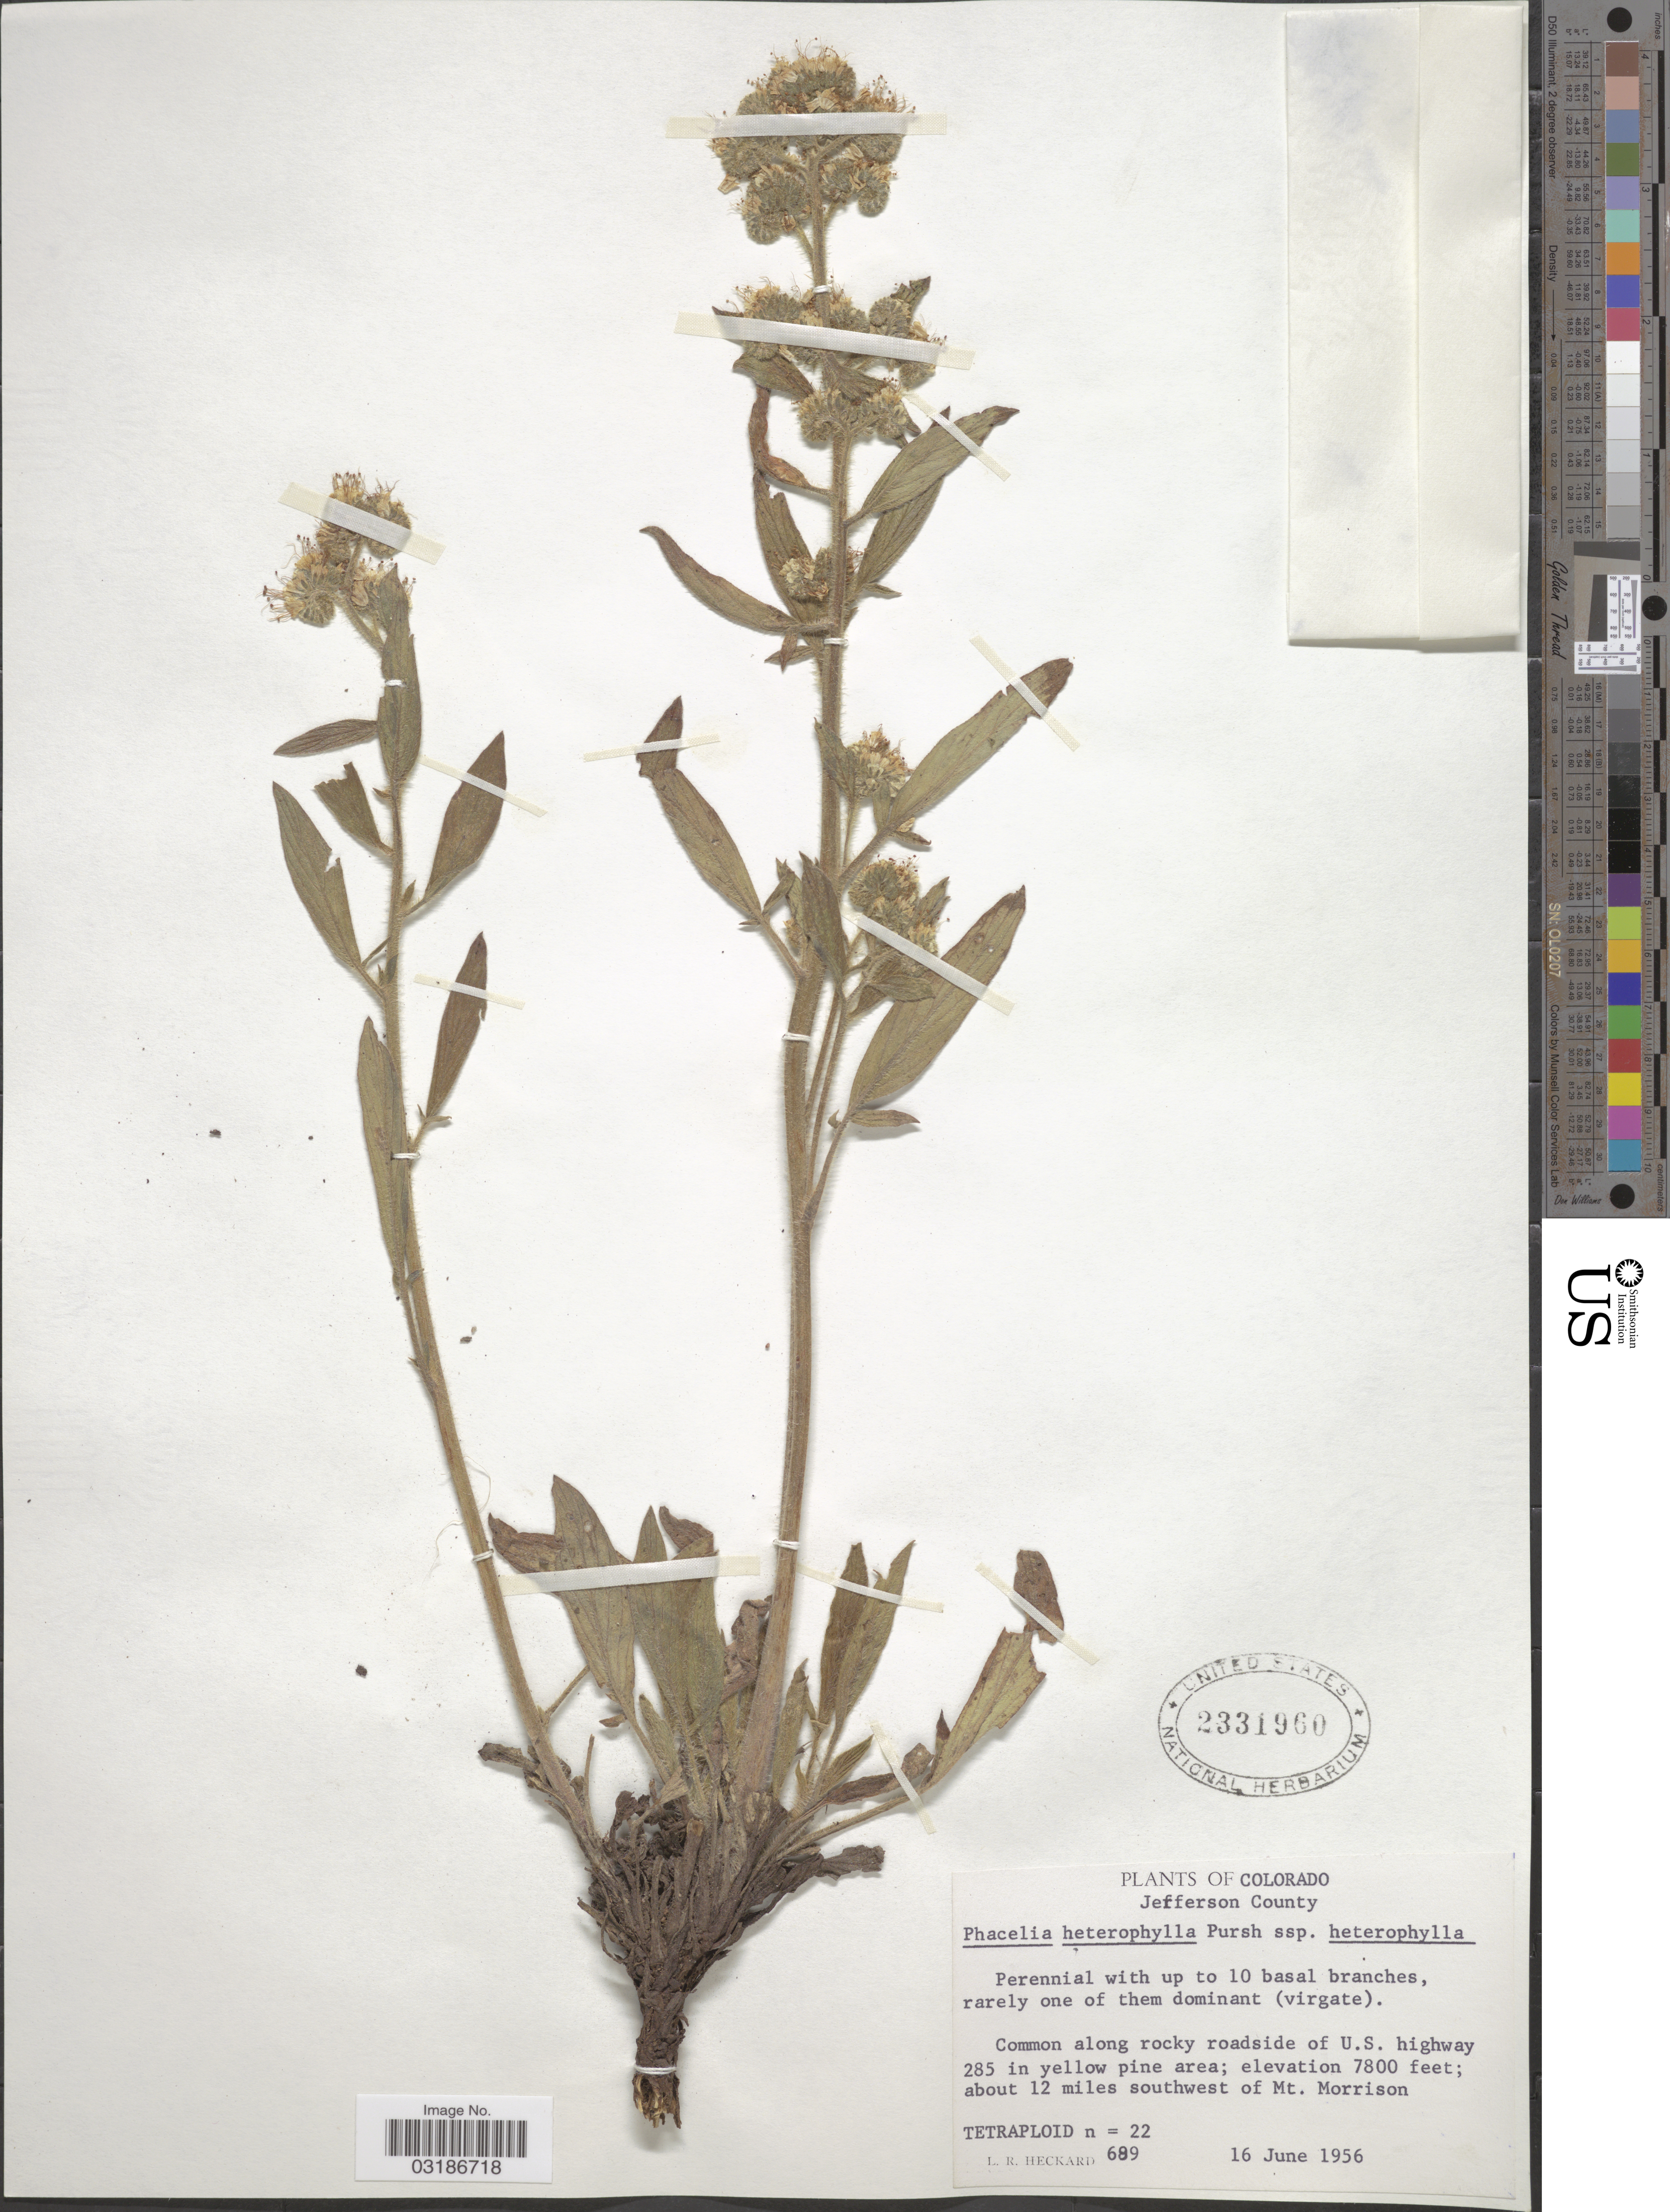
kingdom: Plantae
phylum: Tracheophyta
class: Magnoliopsida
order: Boraginales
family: Hydrophyllaceae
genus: Phacelia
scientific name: Phacelia heterophylla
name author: Pursh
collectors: L. R. Heckard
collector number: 689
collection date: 1956-06-16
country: United States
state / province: Colorado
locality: Jefferson County. Common along rocky roadside of U.S. highway 285 in yellow pine area; about 12 miles southwest of Mt. Morrison.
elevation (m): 2377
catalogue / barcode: US 2331960